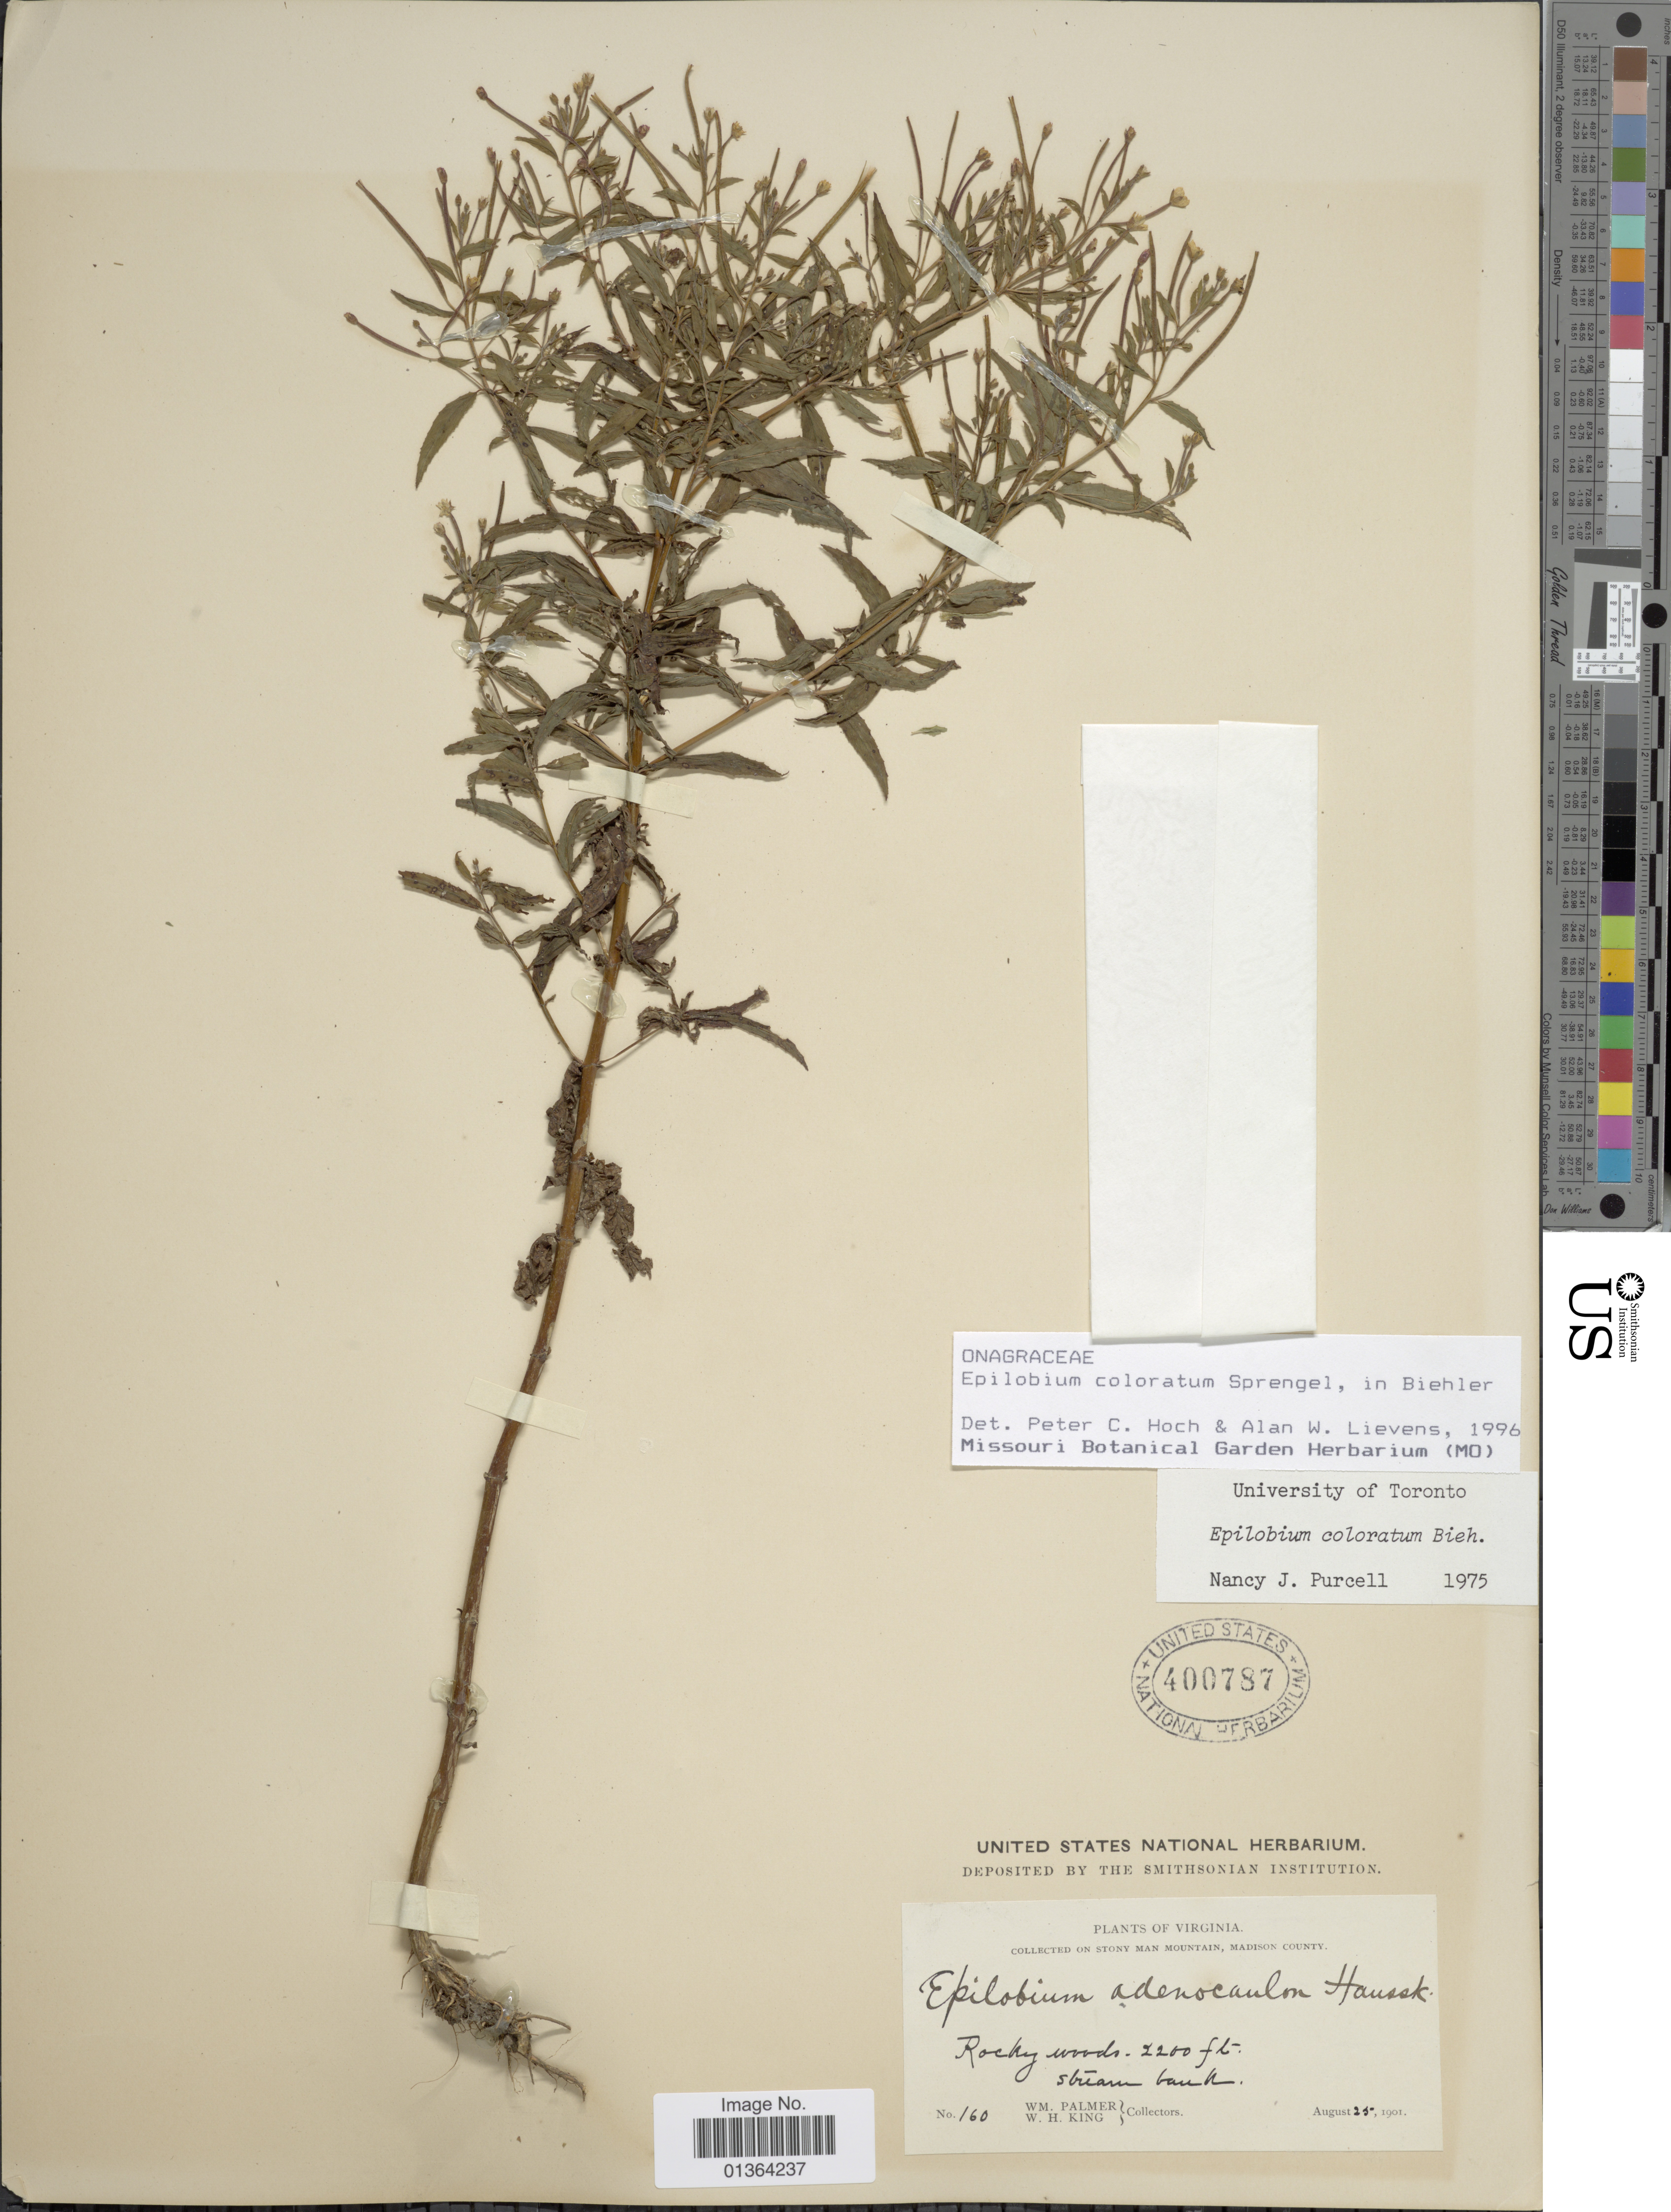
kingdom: Plantae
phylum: Tracheophyta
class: Magnoliopsida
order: Myrtales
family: Onagraceae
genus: Epilobium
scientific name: Epilobium coloratum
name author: Biehler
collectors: W. Palmer & W. H. King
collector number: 160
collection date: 1901-08-25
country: United States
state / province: Virginia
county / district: Madison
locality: Stony Man Mountain, Madison County.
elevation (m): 671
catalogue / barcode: US 400787